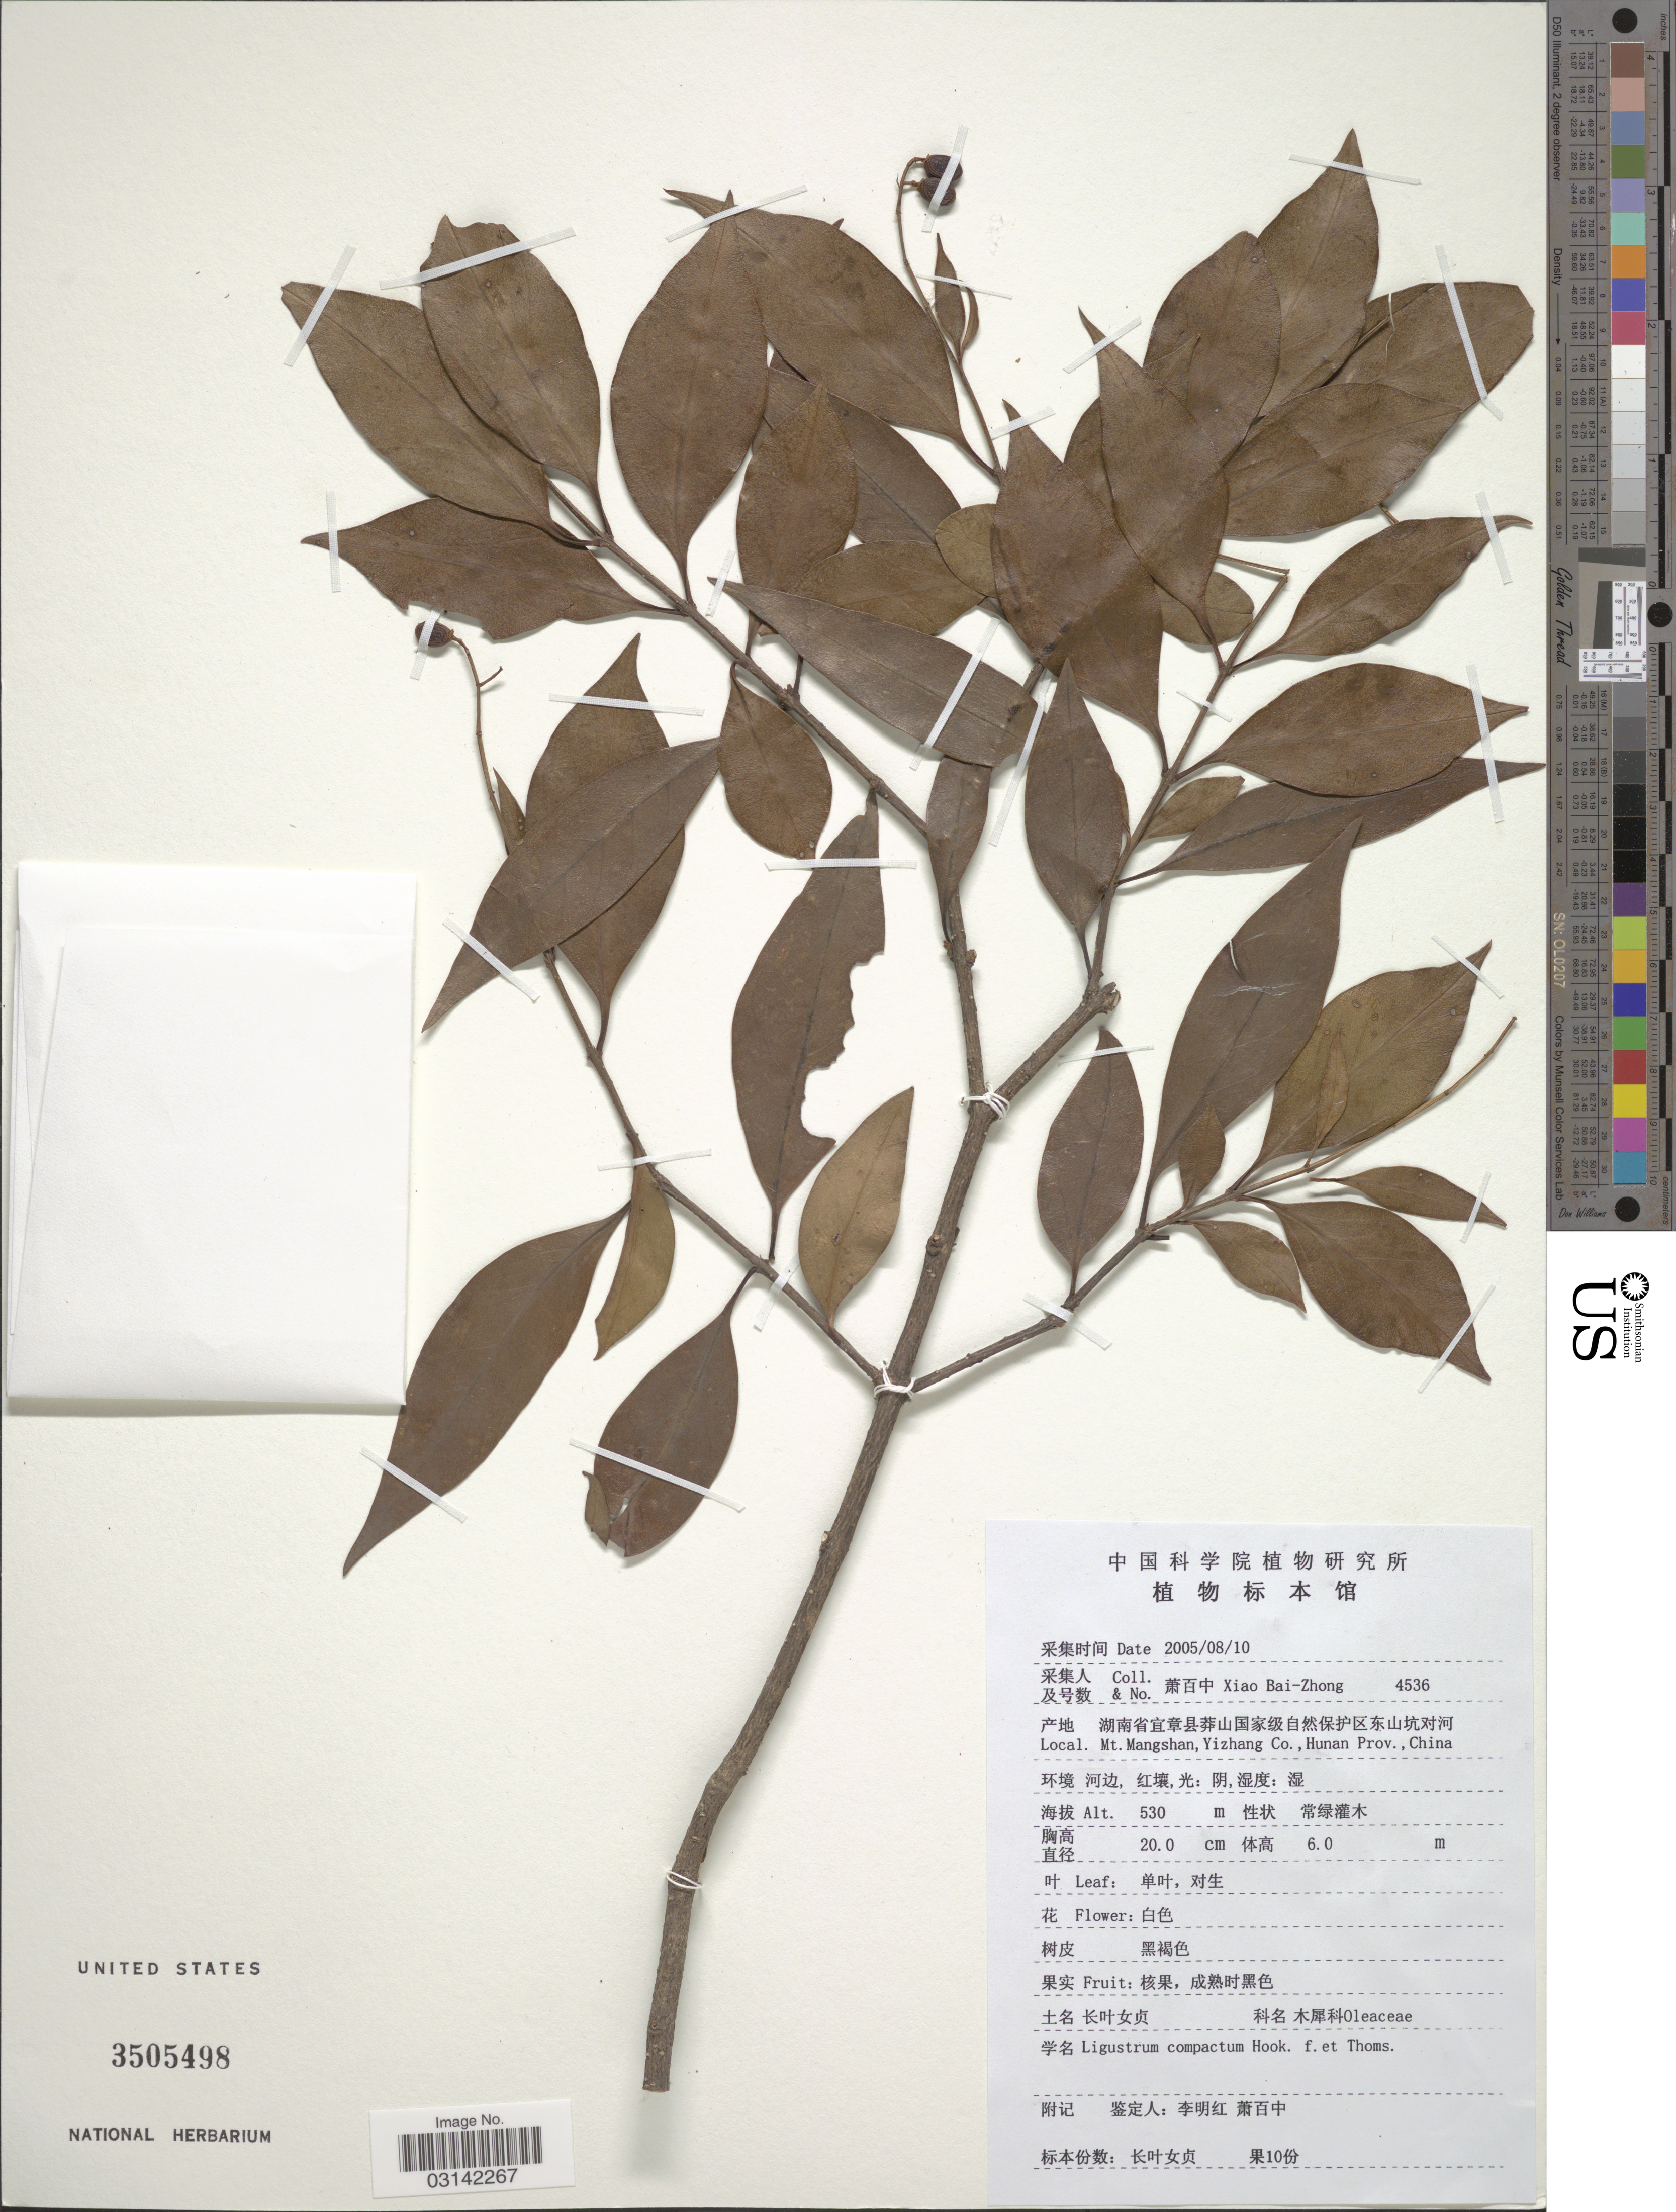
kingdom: Plantae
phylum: Tracheophyta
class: Magnoliopsida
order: Lamiales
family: Oleaceae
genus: Ligustrum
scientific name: Ligustrum compactum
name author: (Wall. ex G. Don) Hook. f. & Thomson ex Brandis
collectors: B. Z. Xiao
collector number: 4536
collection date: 2005-08-10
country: China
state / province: Hunan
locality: Mt. Mangshan, Yizhang Co.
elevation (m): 530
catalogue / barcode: US 3505498